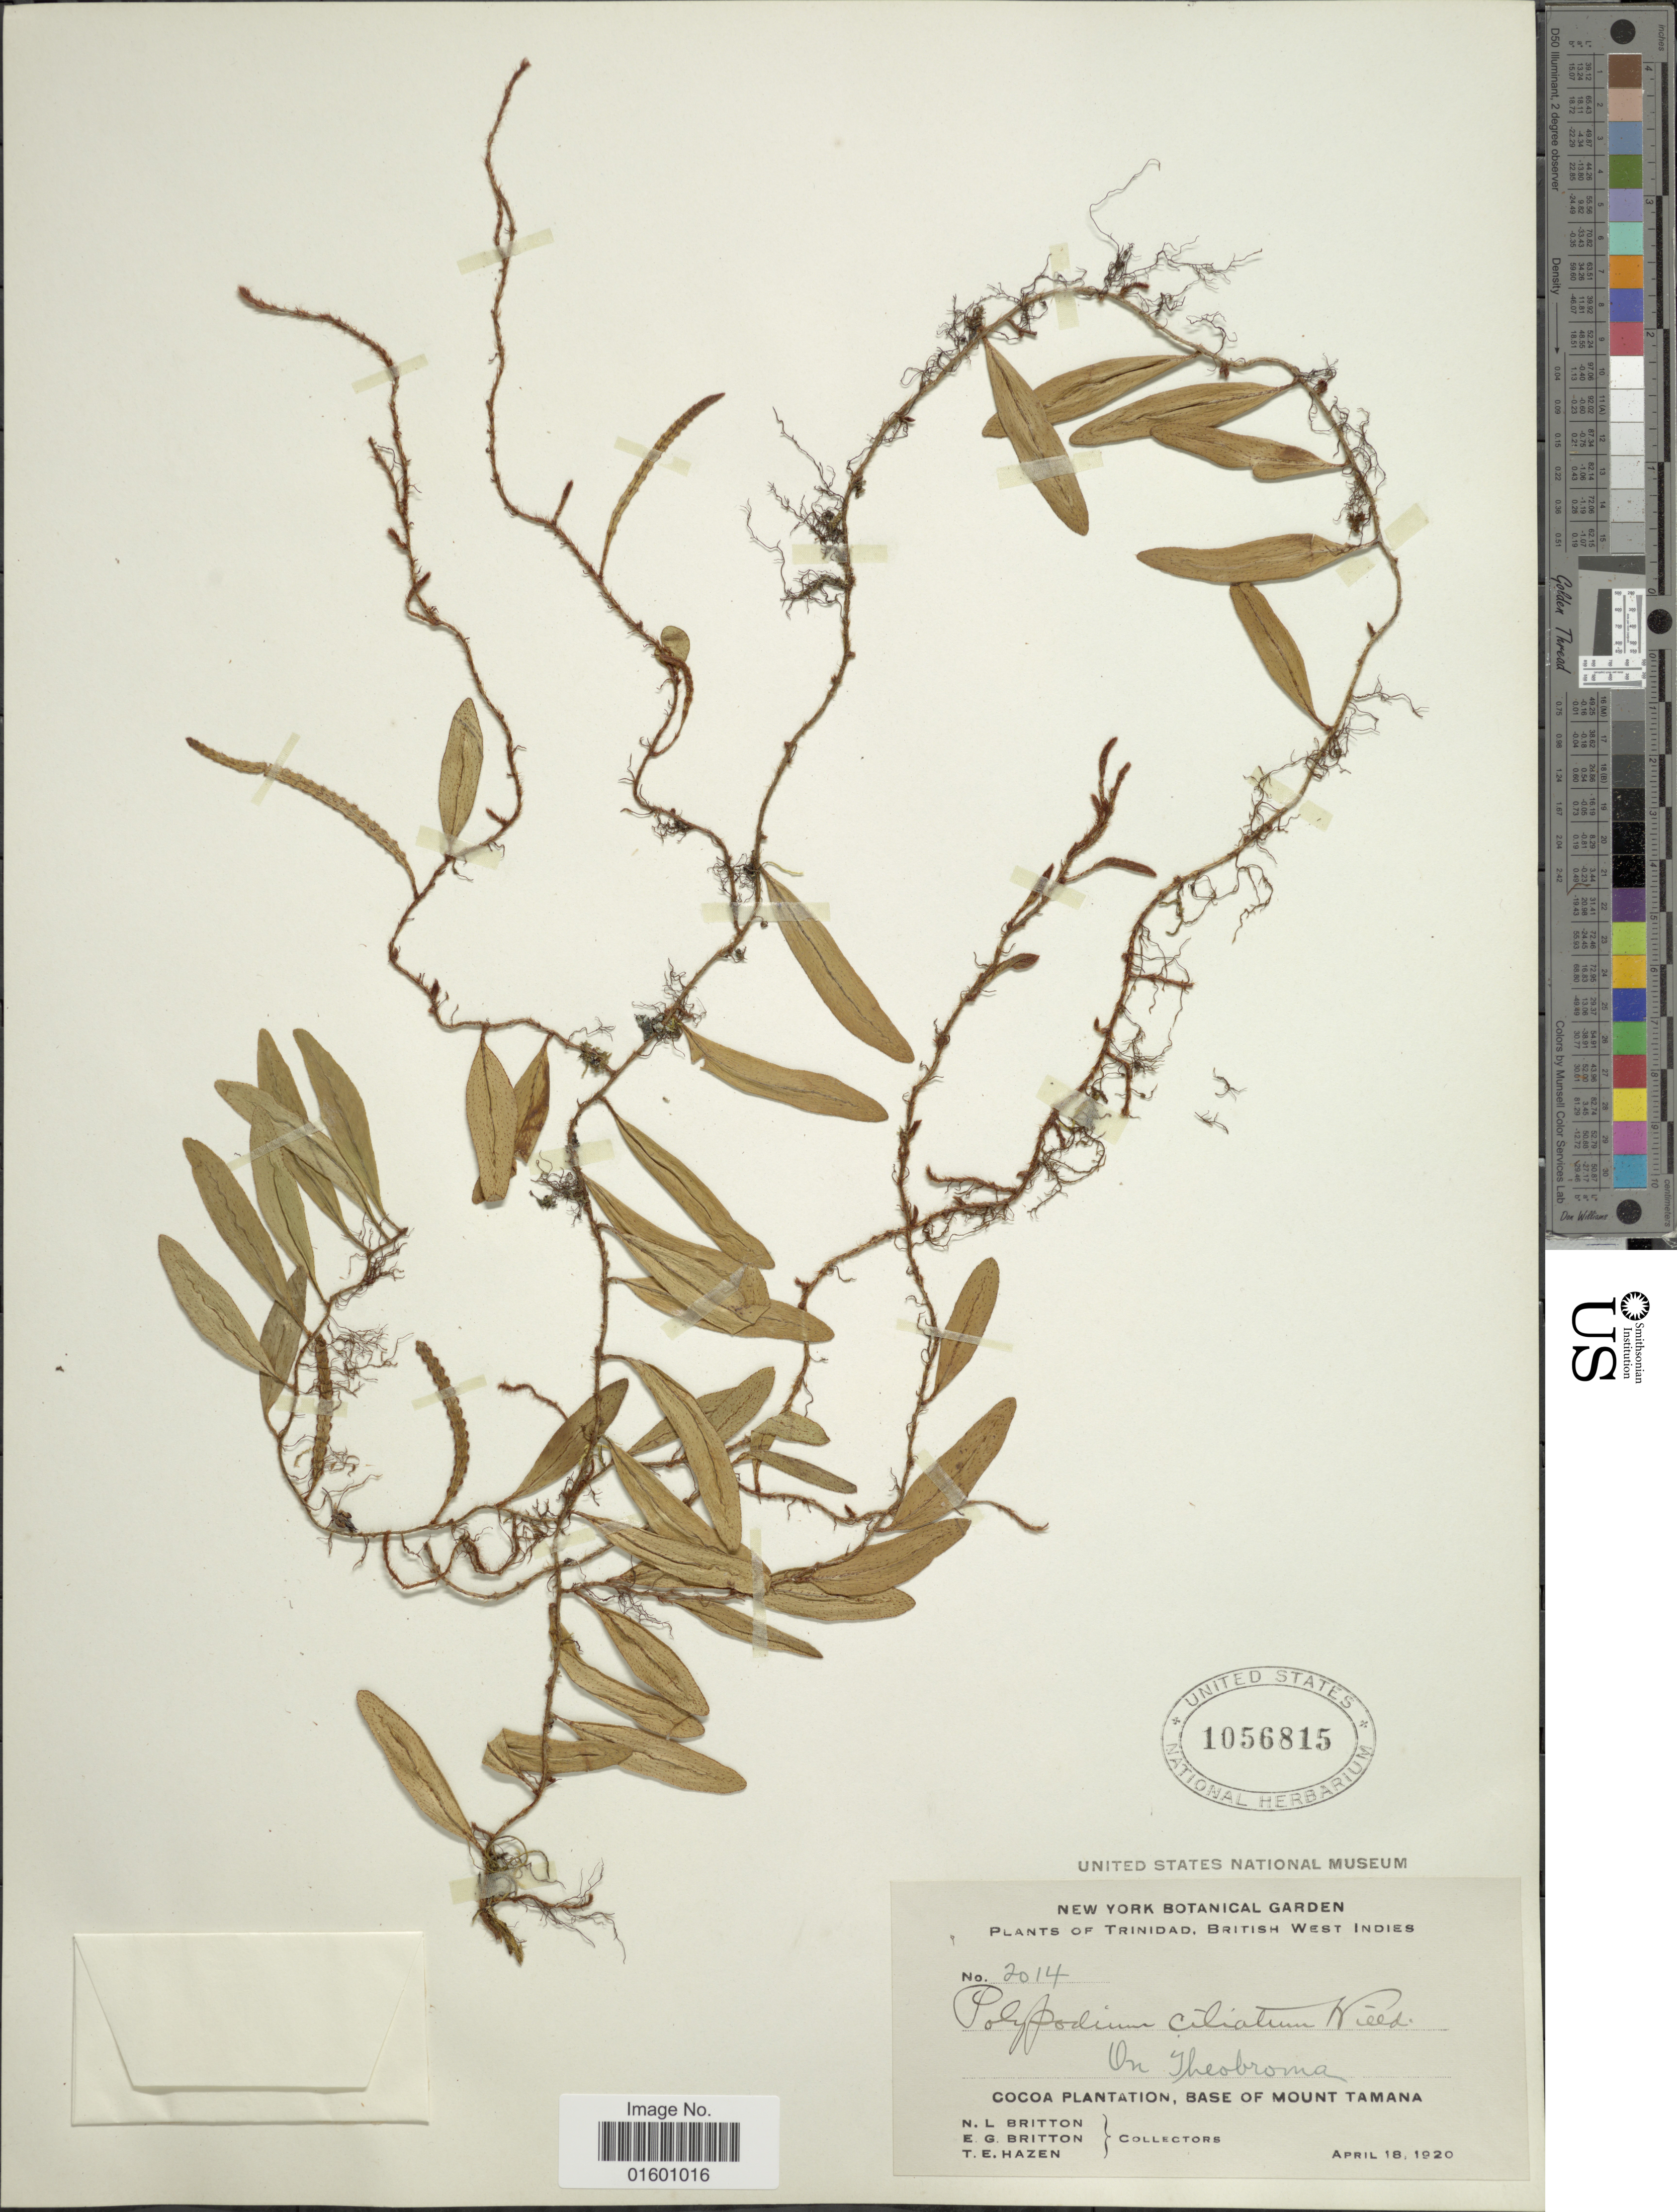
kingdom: Plantae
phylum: Tracheophyta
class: Polypodiopsida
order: Polypodiales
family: Polypodiaceae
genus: Microgramma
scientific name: Microgramma reptans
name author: (Cav.) A.R. Sm.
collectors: N. Britton, E. G. Britton & T. E. Hazen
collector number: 2014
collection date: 1920-04-18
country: Trinidad and Tobago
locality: Trinidad, Cocoa Plantation, Base of Mount Tamana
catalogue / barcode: US 1056815